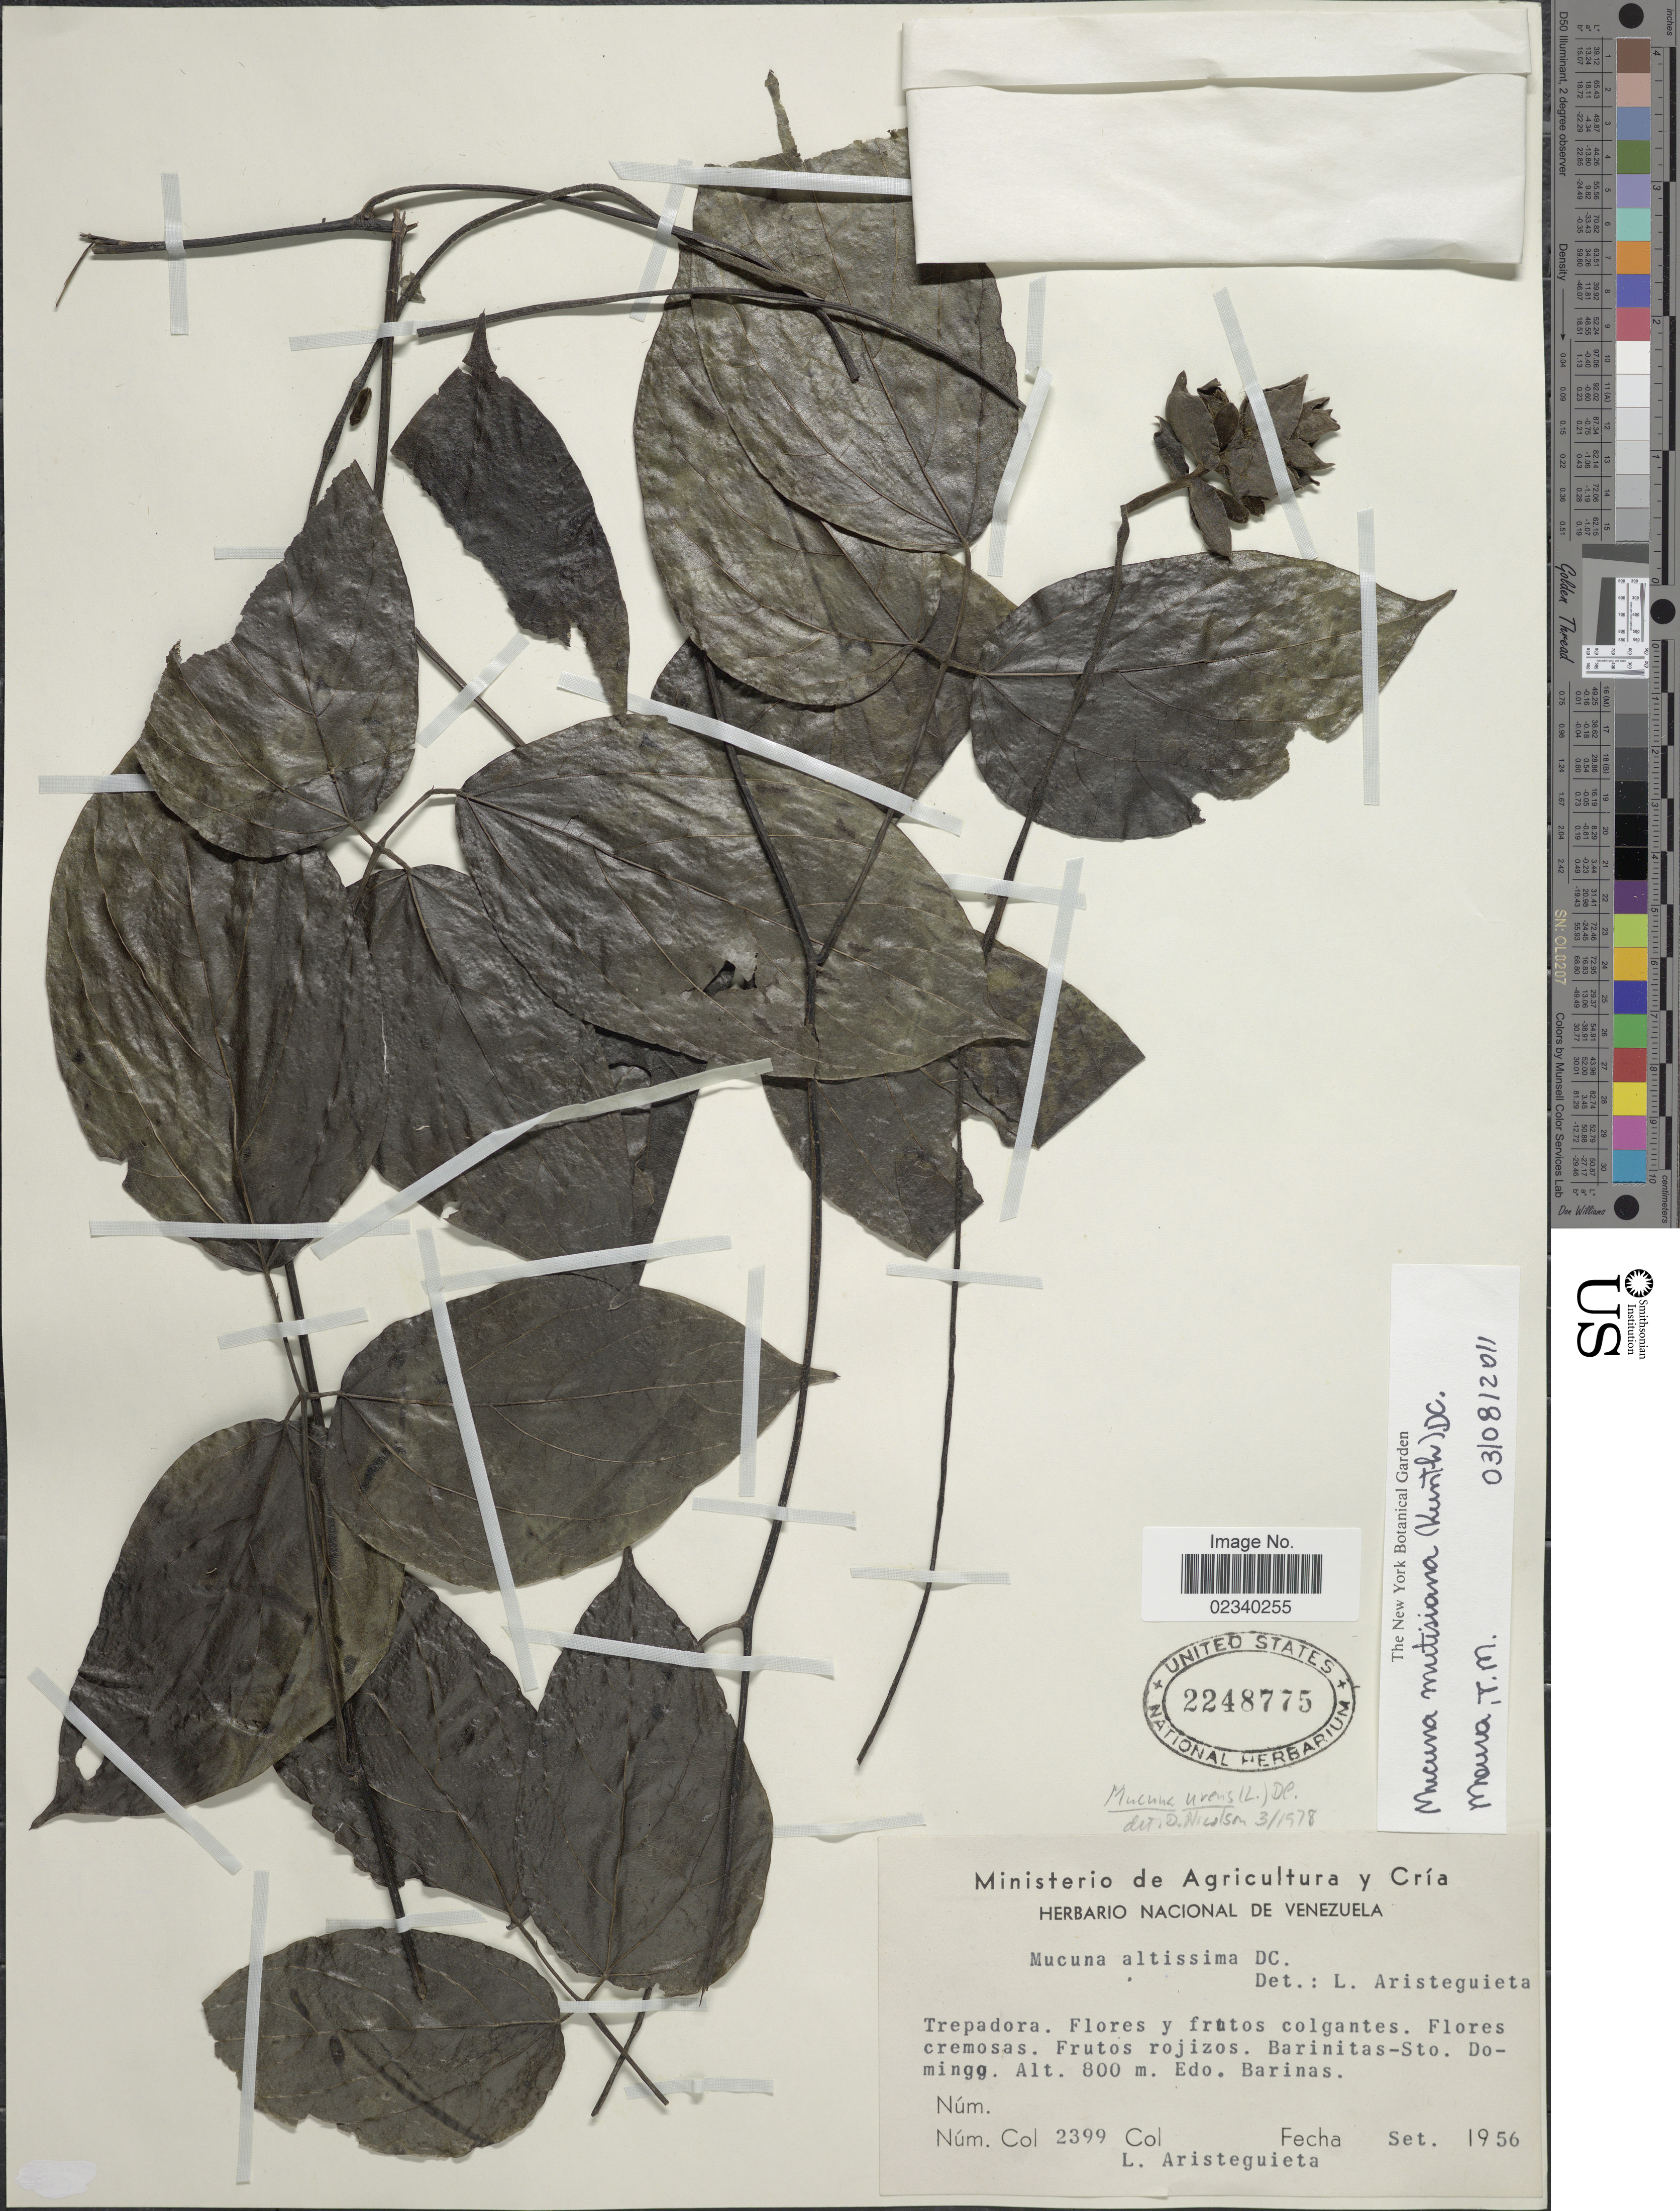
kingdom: Plantae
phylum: Tracheophyta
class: Magnoliopsida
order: Fabales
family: Fabaceae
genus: Mucuna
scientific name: Mucuna mutisiana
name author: (Kunth) DC.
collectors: L. Aristeguieta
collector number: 2399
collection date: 1956-09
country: Venezuela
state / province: Barinas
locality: Edo. Barinas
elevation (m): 800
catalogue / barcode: US 2248775